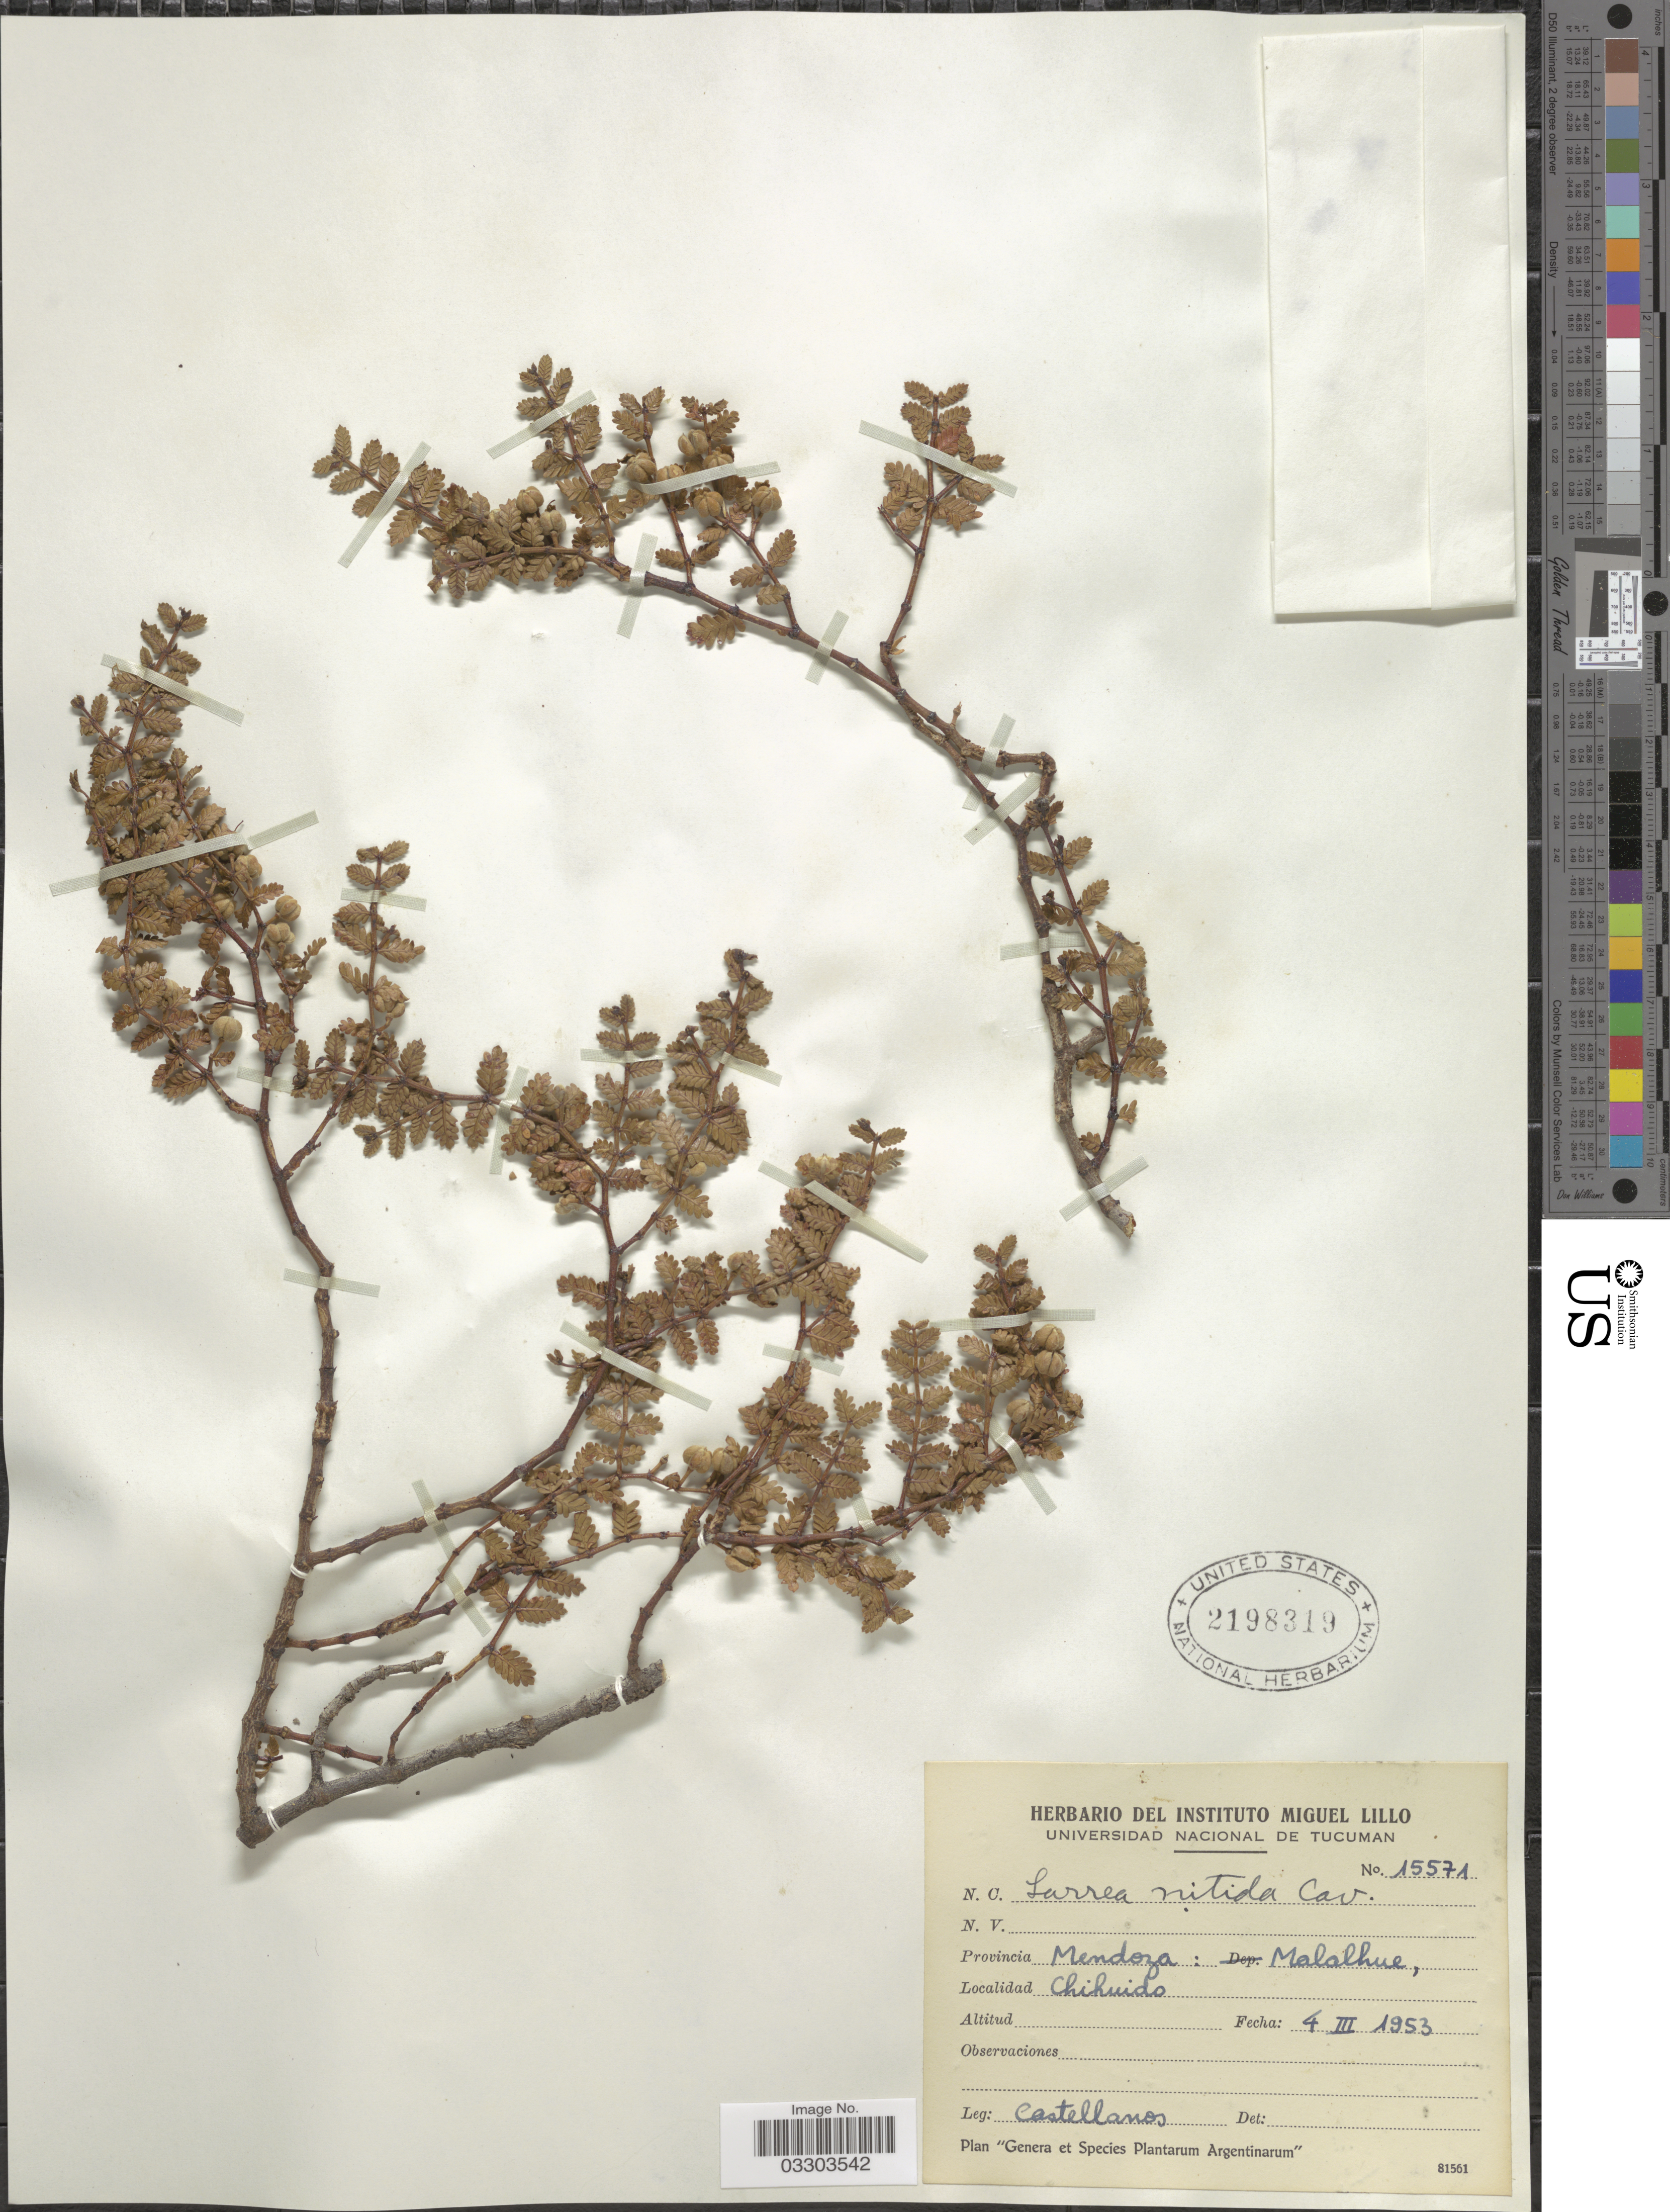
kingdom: Plantae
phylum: Tracheophyta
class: Magnoliopsida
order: Zygophyllales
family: Zygophyllaceae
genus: Larrea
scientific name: Larrea nitida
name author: Cav.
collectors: -- Castellanos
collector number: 15571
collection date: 1953-03-04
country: Argentina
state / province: Mendoza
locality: Malalhue, Chihuido.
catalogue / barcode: US 2198319